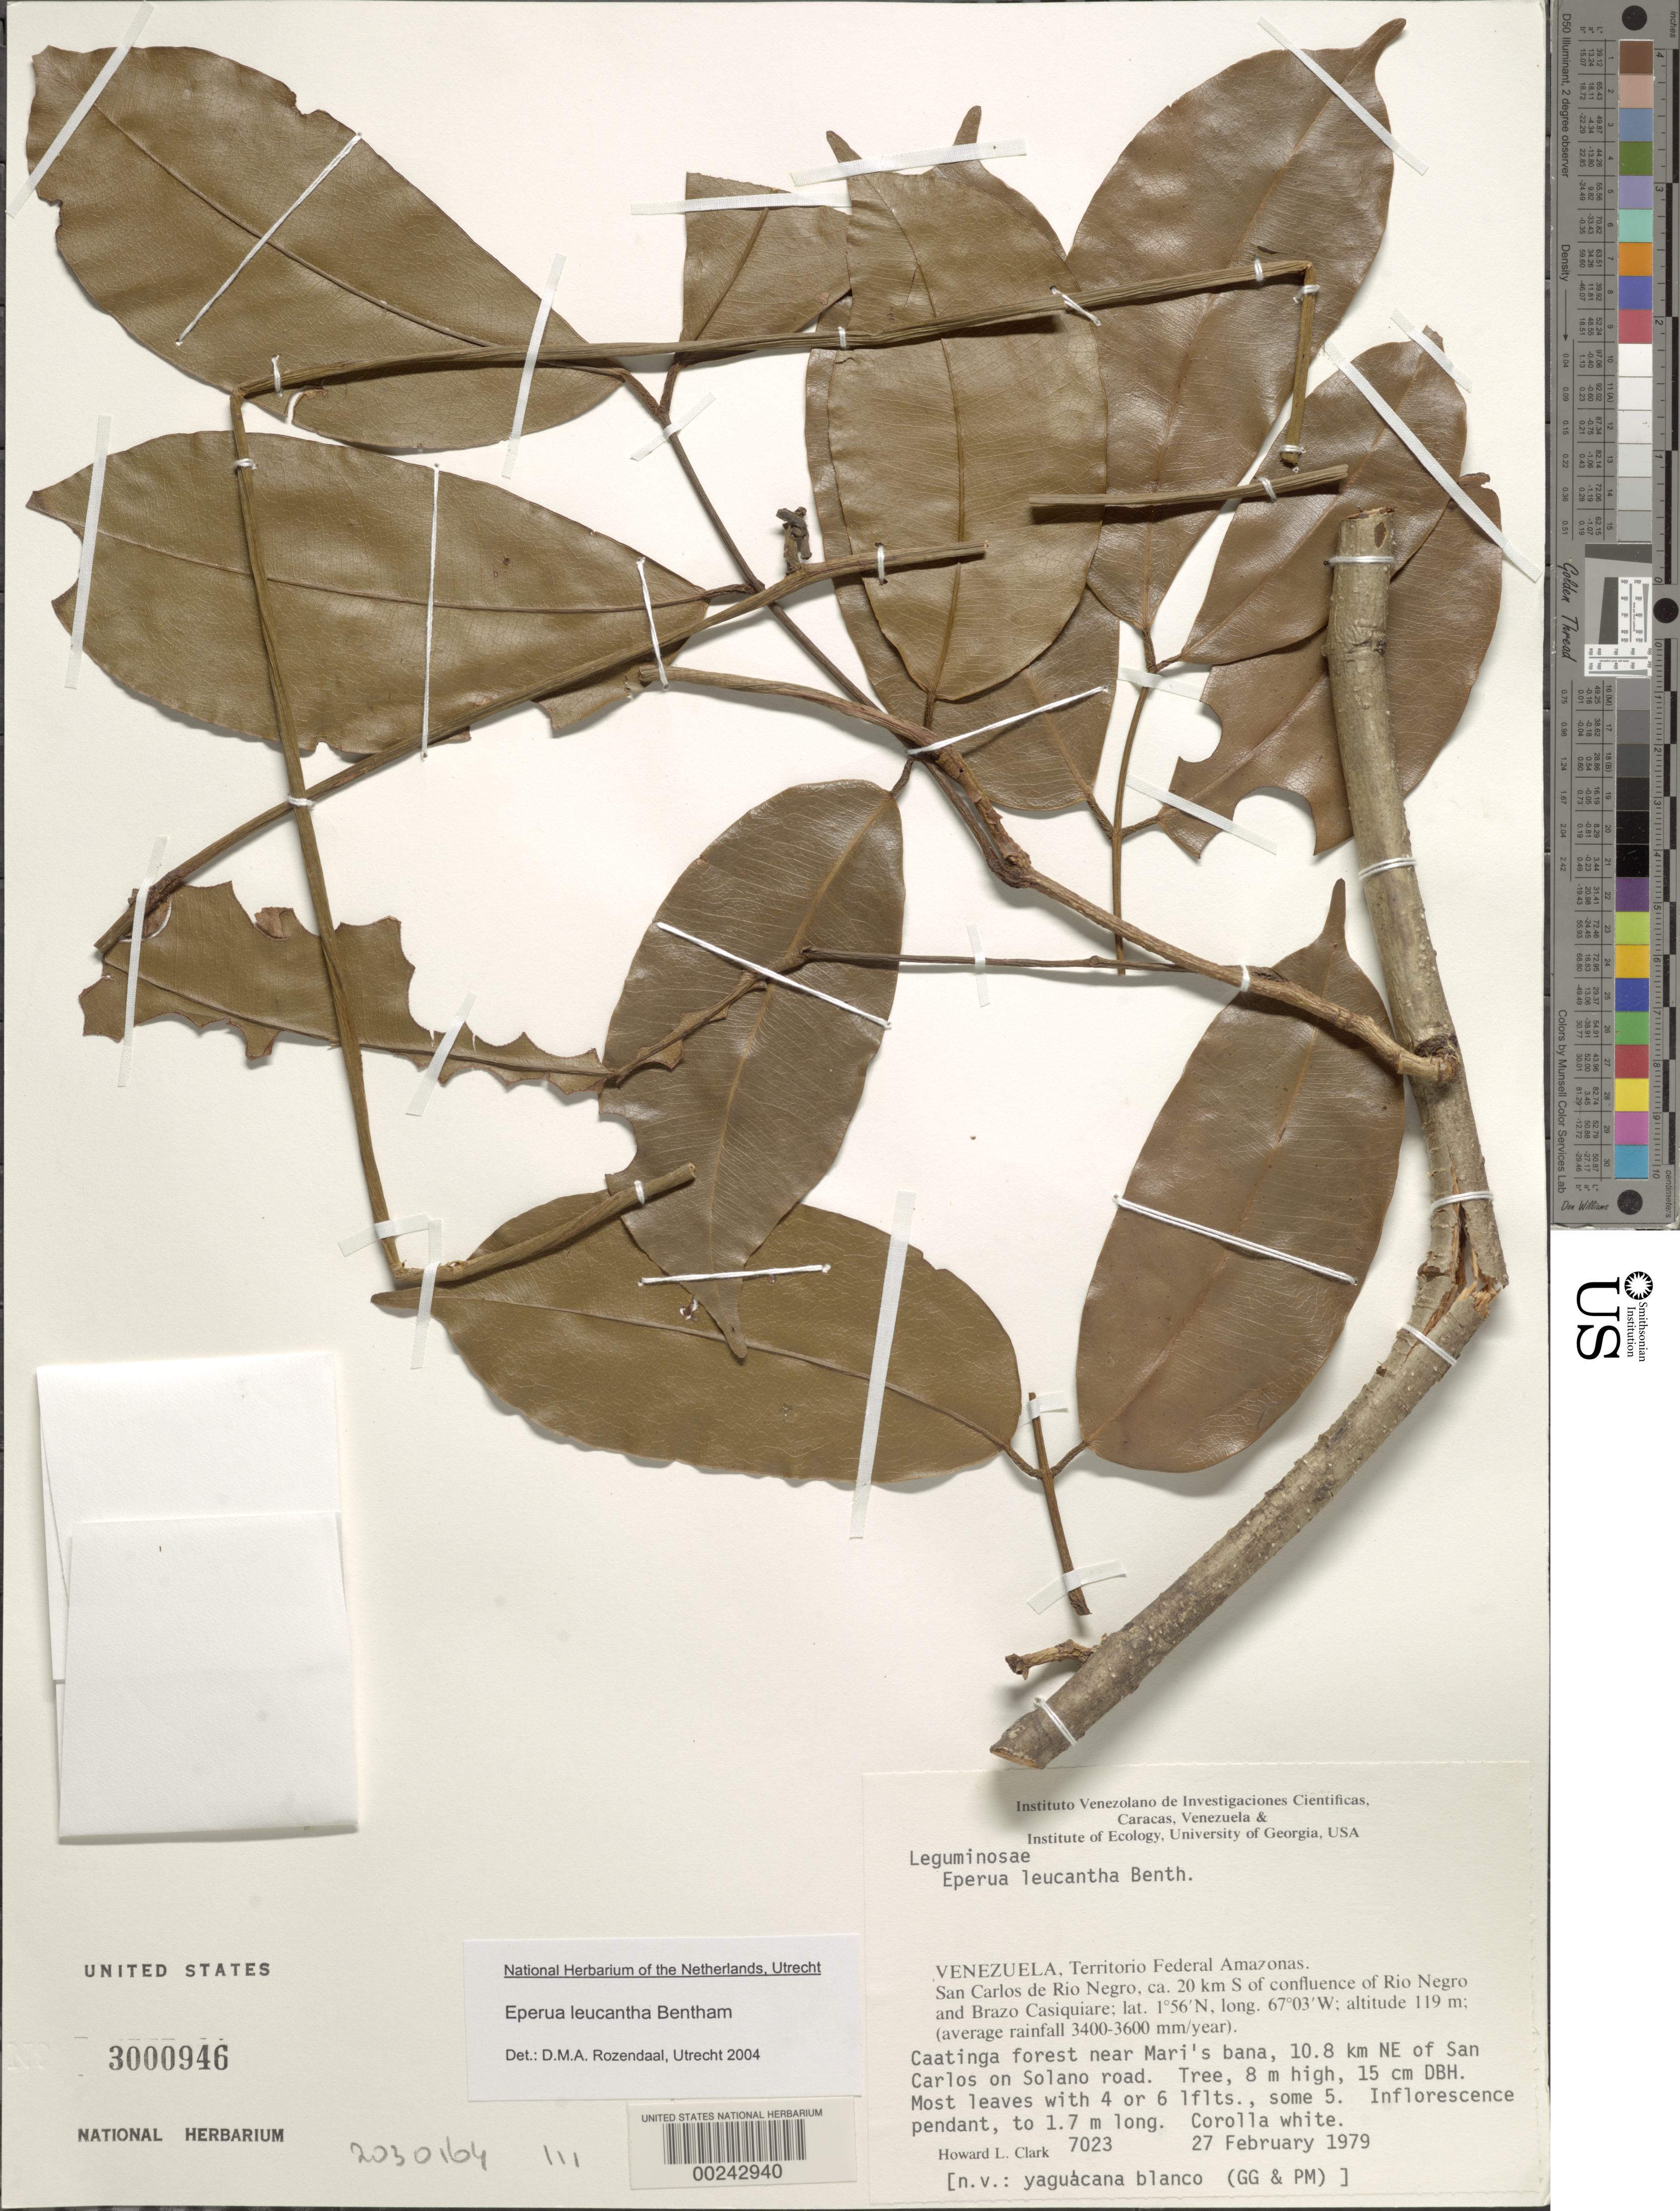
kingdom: Plantae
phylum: Tracheophyta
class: Magnoliopsida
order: Fabales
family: Fabaceae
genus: Eperua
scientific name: Eperua leucantha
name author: Benth.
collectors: H. L. Clark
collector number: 7023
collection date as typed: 27 Feb 1979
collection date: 1979-02-27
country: Venezuela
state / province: Amazonas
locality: San carlos de rio 20 km s of confluence of rio negro + brazo casiquiare near mari's bana 10.8 km ne of san carlos on solano road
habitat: Caatinga forest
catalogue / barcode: US 3000946